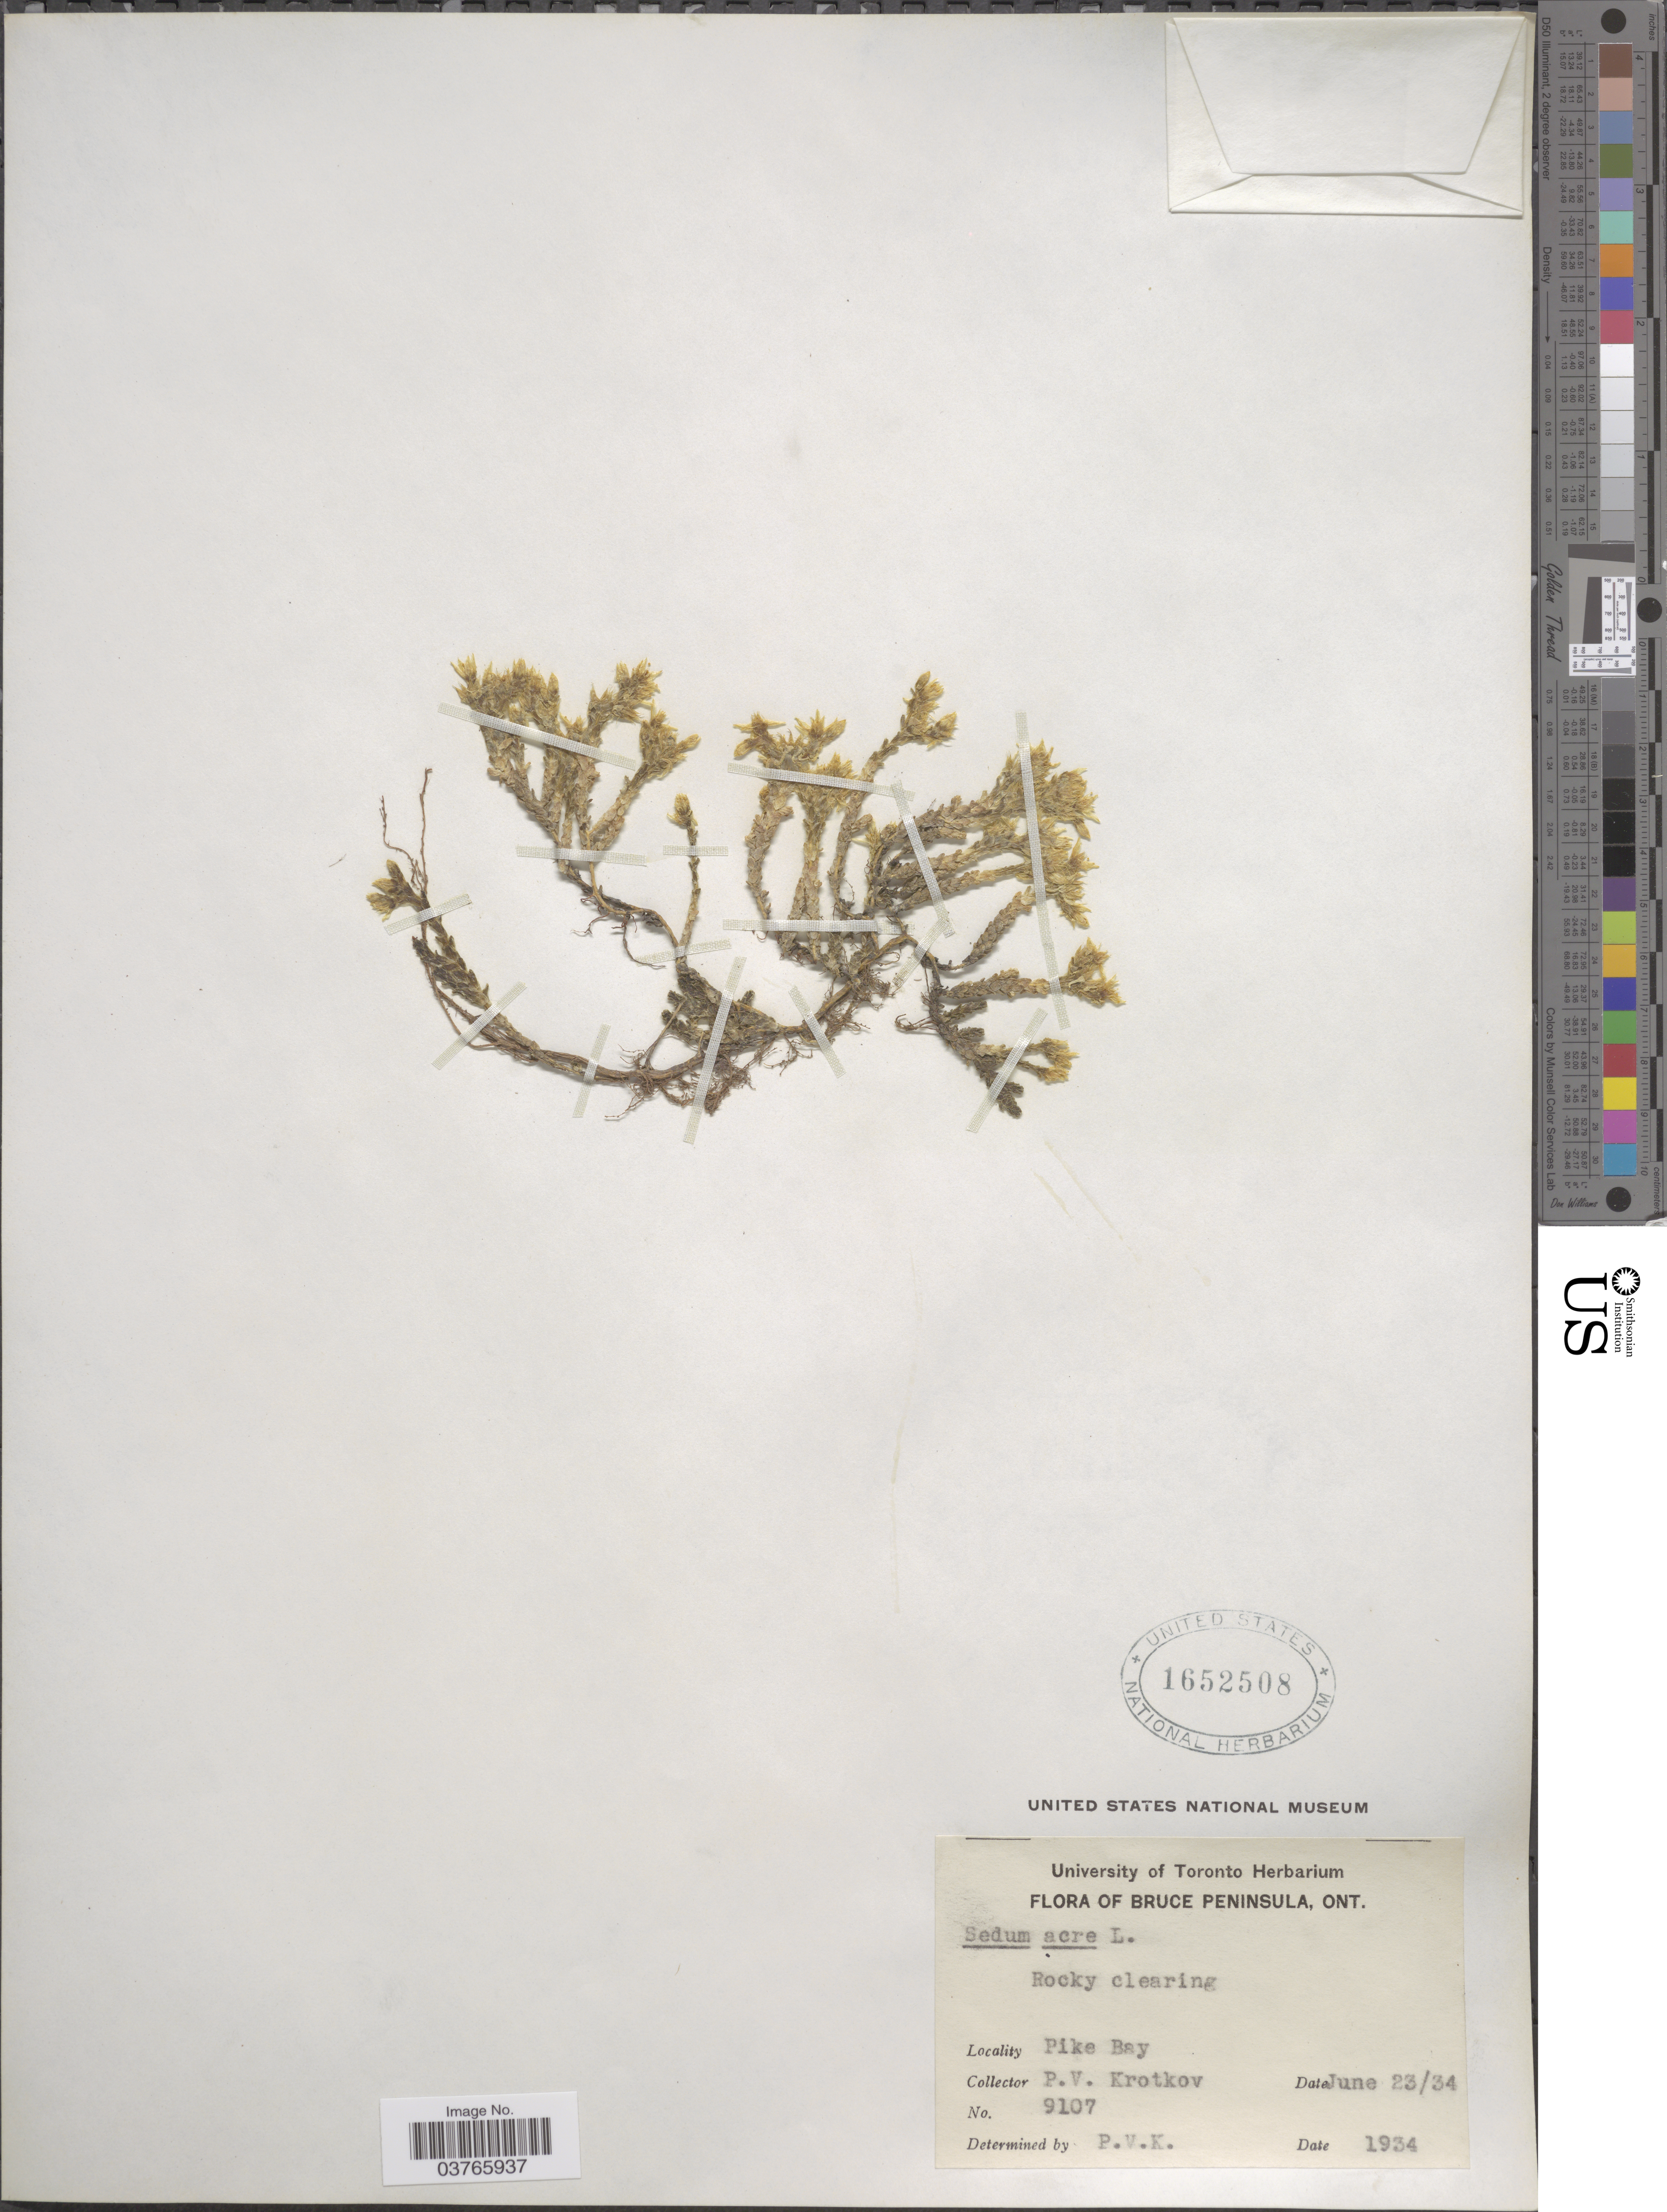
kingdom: Plantae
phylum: Tracheophyta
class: Magnoliopsida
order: Saxifragales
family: Crassulaceae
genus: Sedum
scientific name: Sedum acre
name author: L.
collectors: P. V. Krotkov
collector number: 9107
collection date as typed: Transcribed d/m/y: 23/6/34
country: Canada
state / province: Ontario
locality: Bruce Peninsula. Pike Bay.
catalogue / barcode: US 1652508